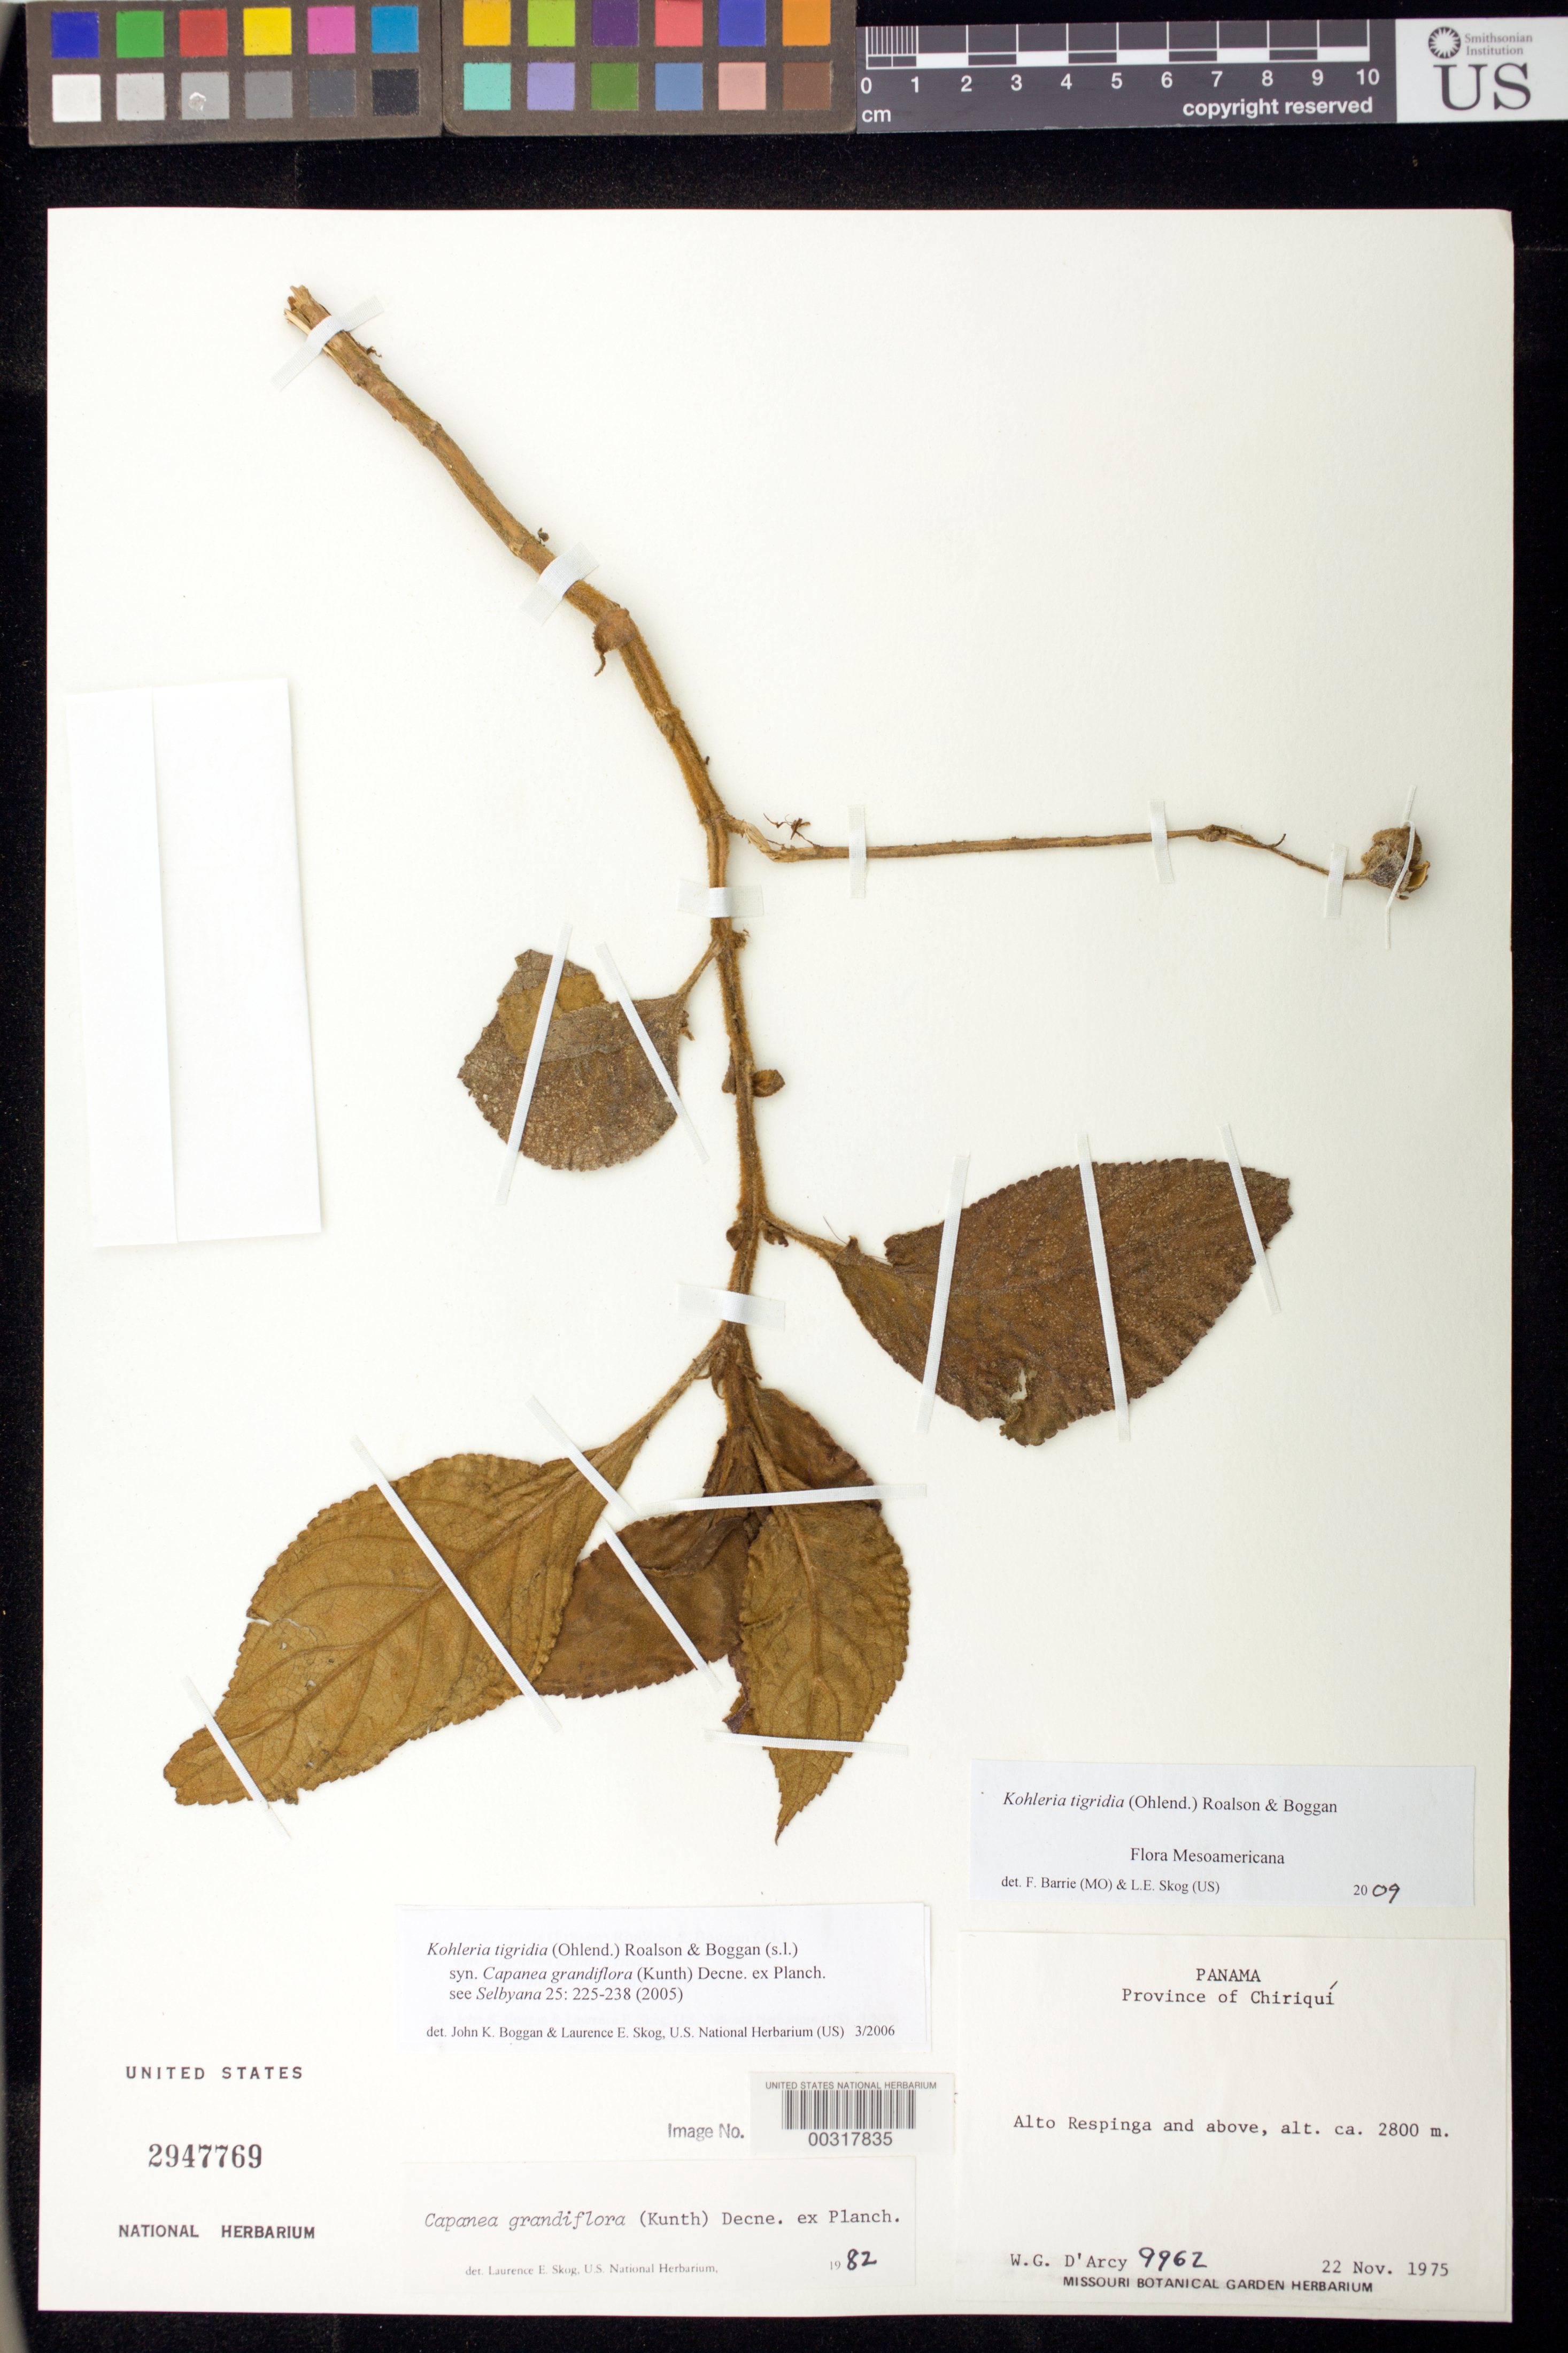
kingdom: Plantae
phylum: Tracheophyta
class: Magnoliopsida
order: Lamiales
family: Gesneriaceae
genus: Kohleria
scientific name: Kohleria tigridia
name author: (Ohlend.) Roalson & Boggan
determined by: Boggan, J. K.; Skog, L. E.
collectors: W. G. D'Arcy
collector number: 9962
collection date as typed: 22 Nov 1975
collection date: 1975-11-22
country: Panama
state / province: Chiriquí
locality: Alto Respinga and above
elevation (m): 2800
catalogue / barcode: US 2947769